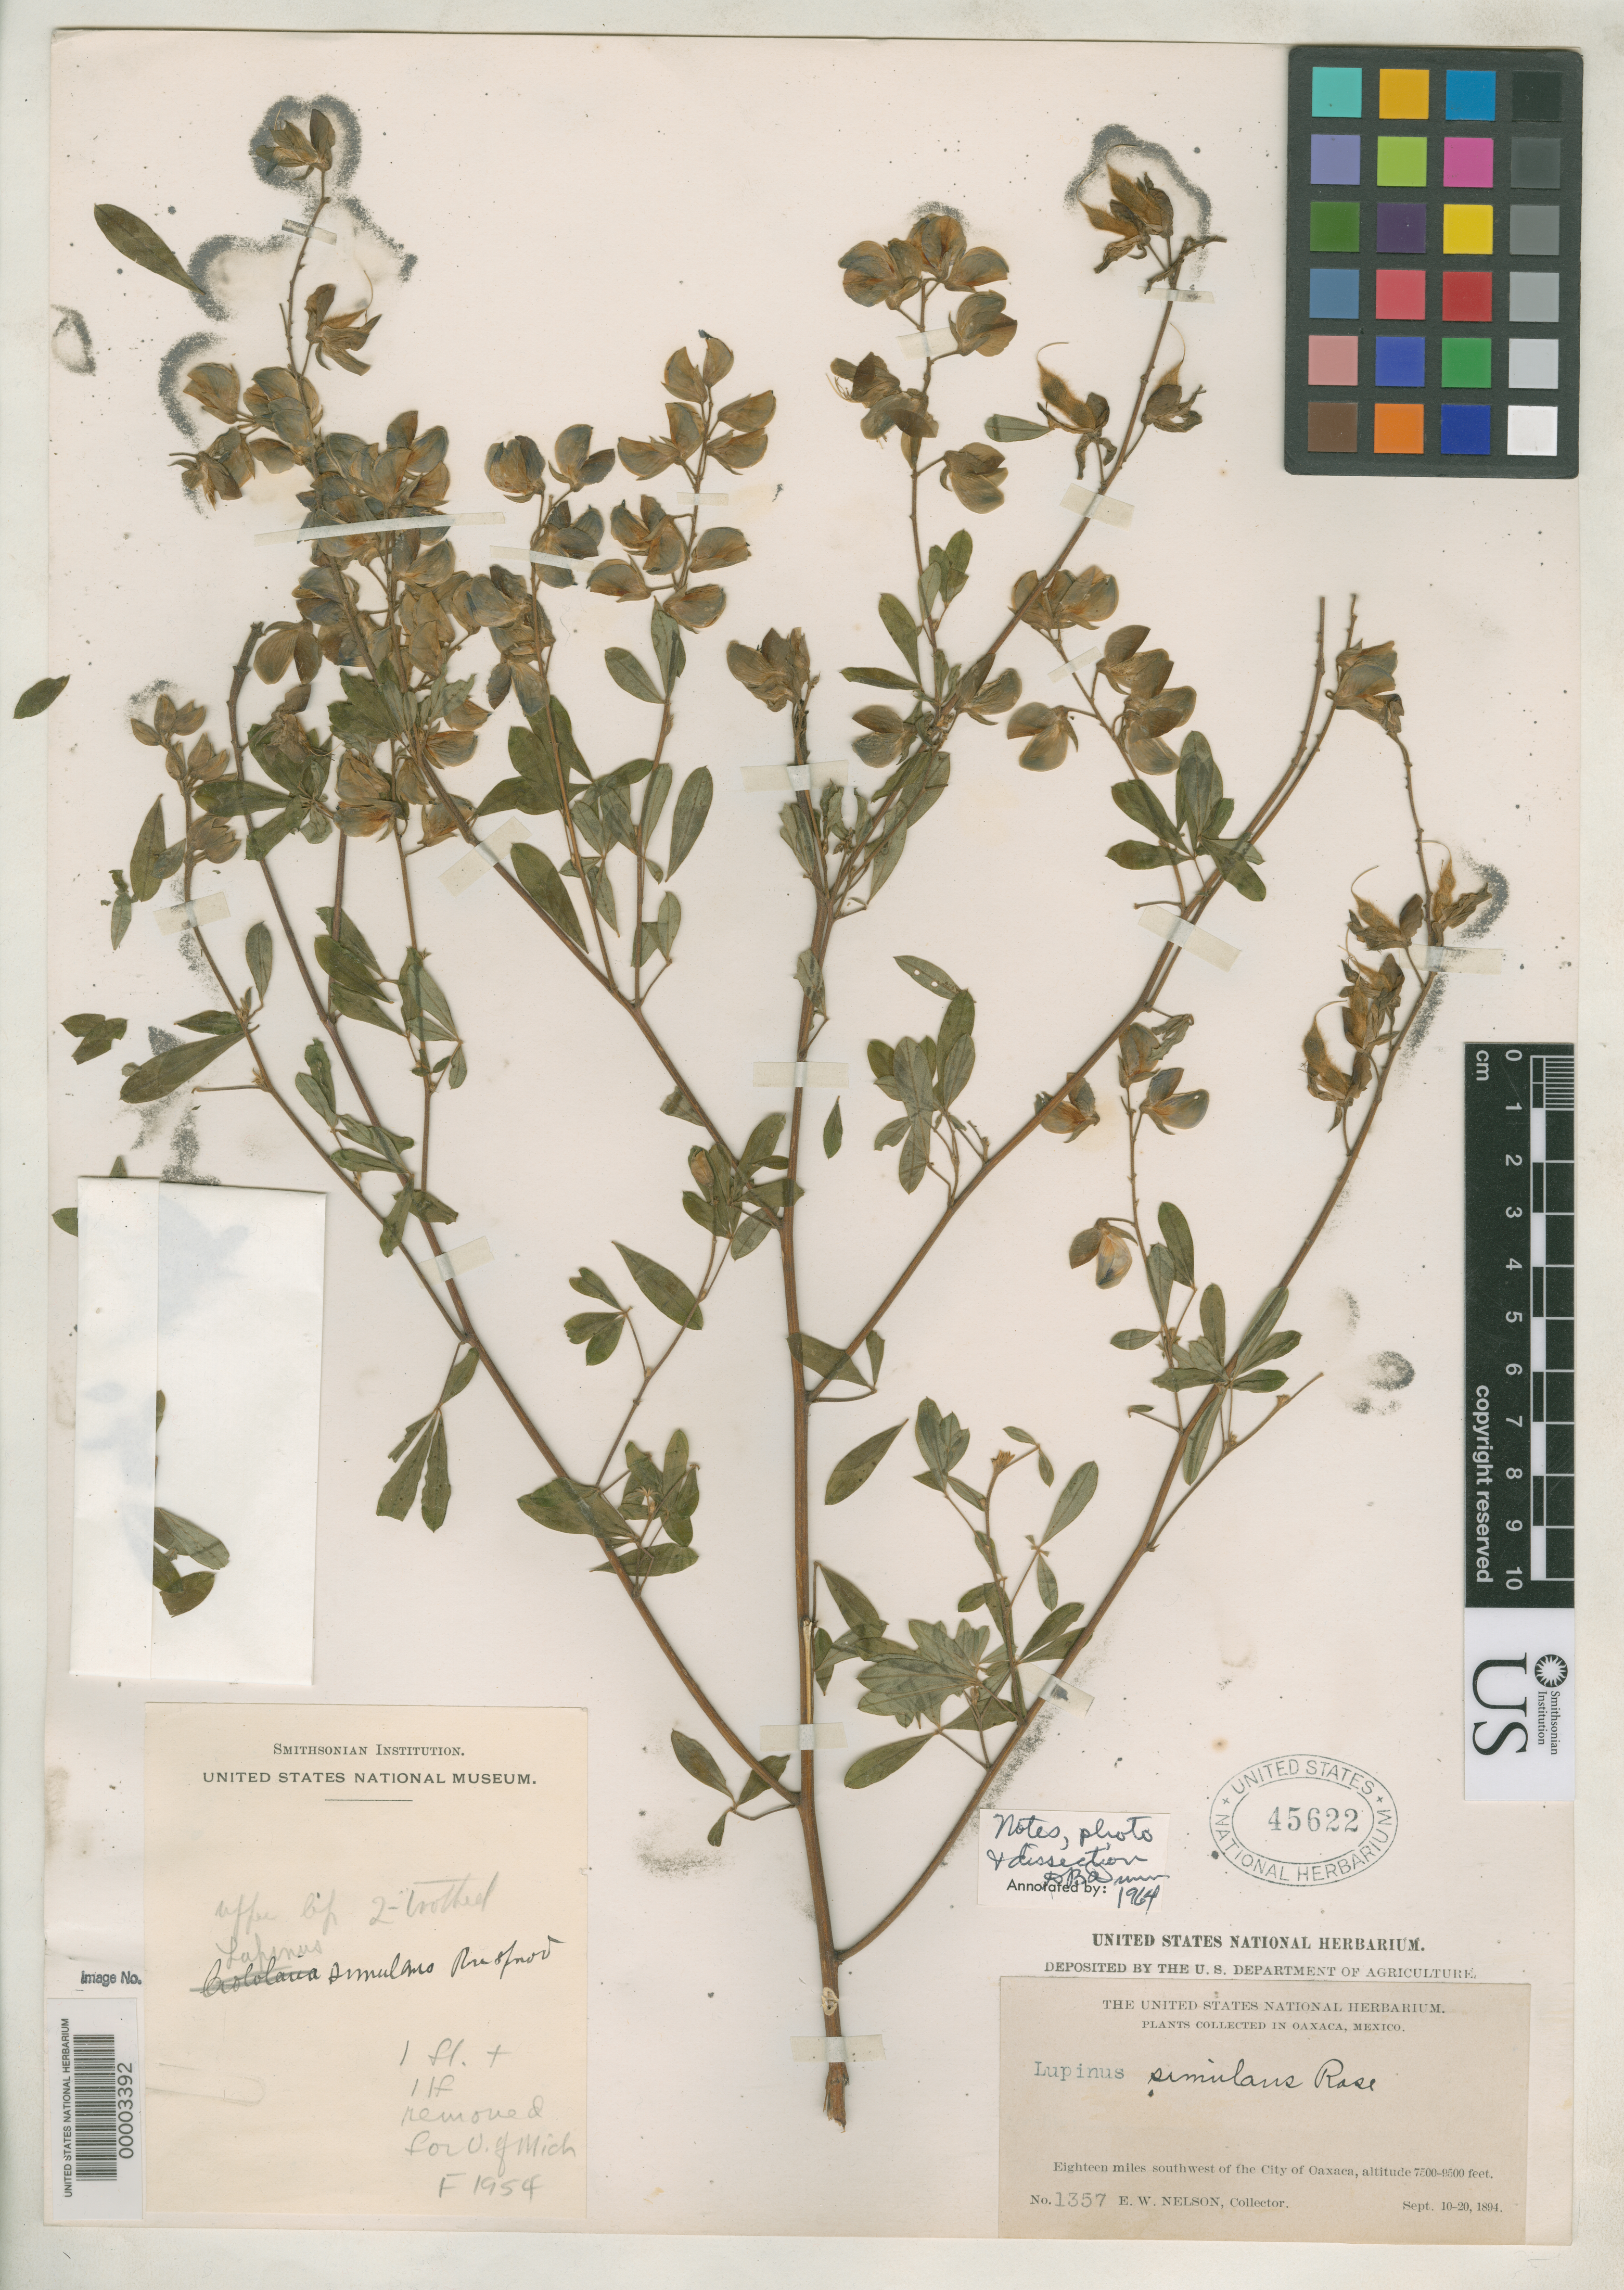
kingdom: Plantae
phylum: Tracheophyta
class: Magnoliopsida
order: Fabales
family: Fabaceae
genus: Lupinus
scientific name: Lupinus simulans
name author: Rose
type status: Holotype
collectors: E. W. Nelson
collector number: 1357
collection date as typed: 10 Sep 1894 to 20 Sep 1894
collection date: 1894-09-10/1894-09-20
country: Mexico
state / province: Oaxaca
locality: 18 mi SW of Oaxaca City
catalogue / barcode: US 45622